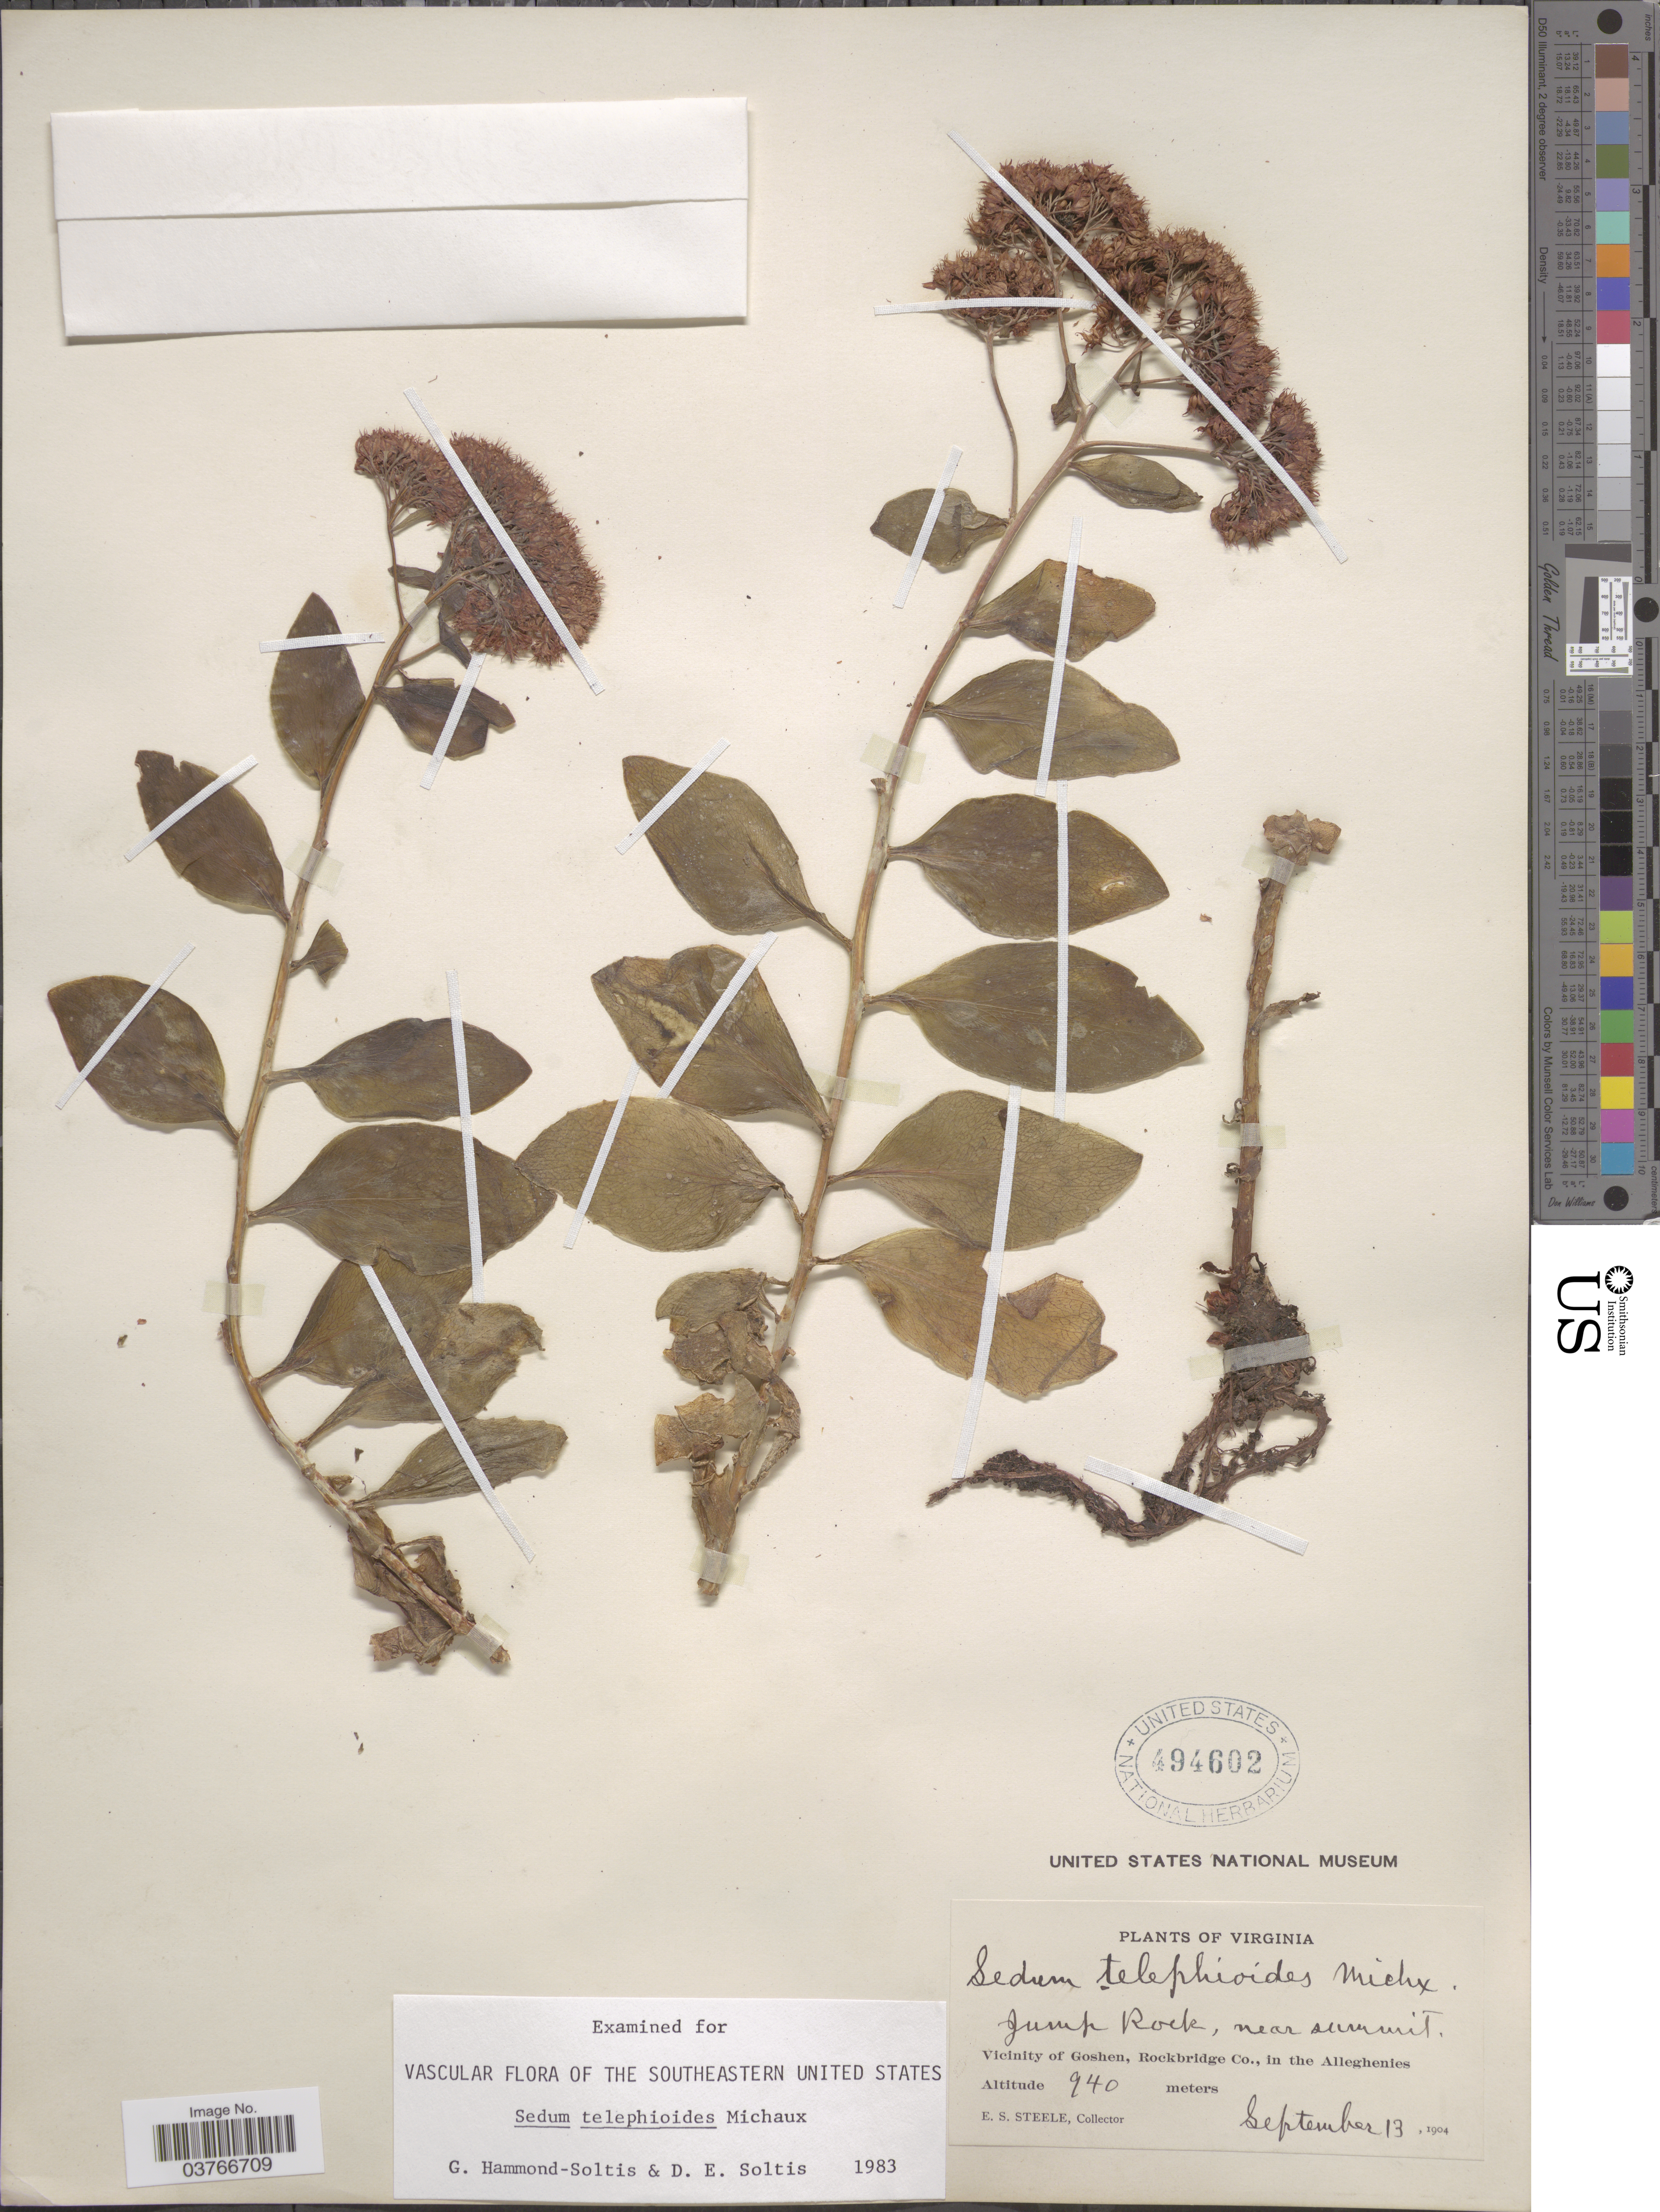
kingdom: Plantae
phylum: Tracheophyta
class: Magnoliopsida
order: Saxifragales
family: Crassulaceae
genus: Hylotelephium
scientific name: Hylotelephium telephioides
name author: (Michx.) H. Ohba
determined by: Strong, Mark T., (BOT), Smithsonian Institution - National Museum of Natural History (UNITED STATES)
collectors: E. Steele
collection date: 1904-09-13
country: United States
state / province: Virginia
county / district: Rockbridge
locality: Jump rock, near summit. Vicinity of Goshen, Rockbridge Co., in the Alleghenies.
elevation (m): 940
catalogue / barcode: US 494602